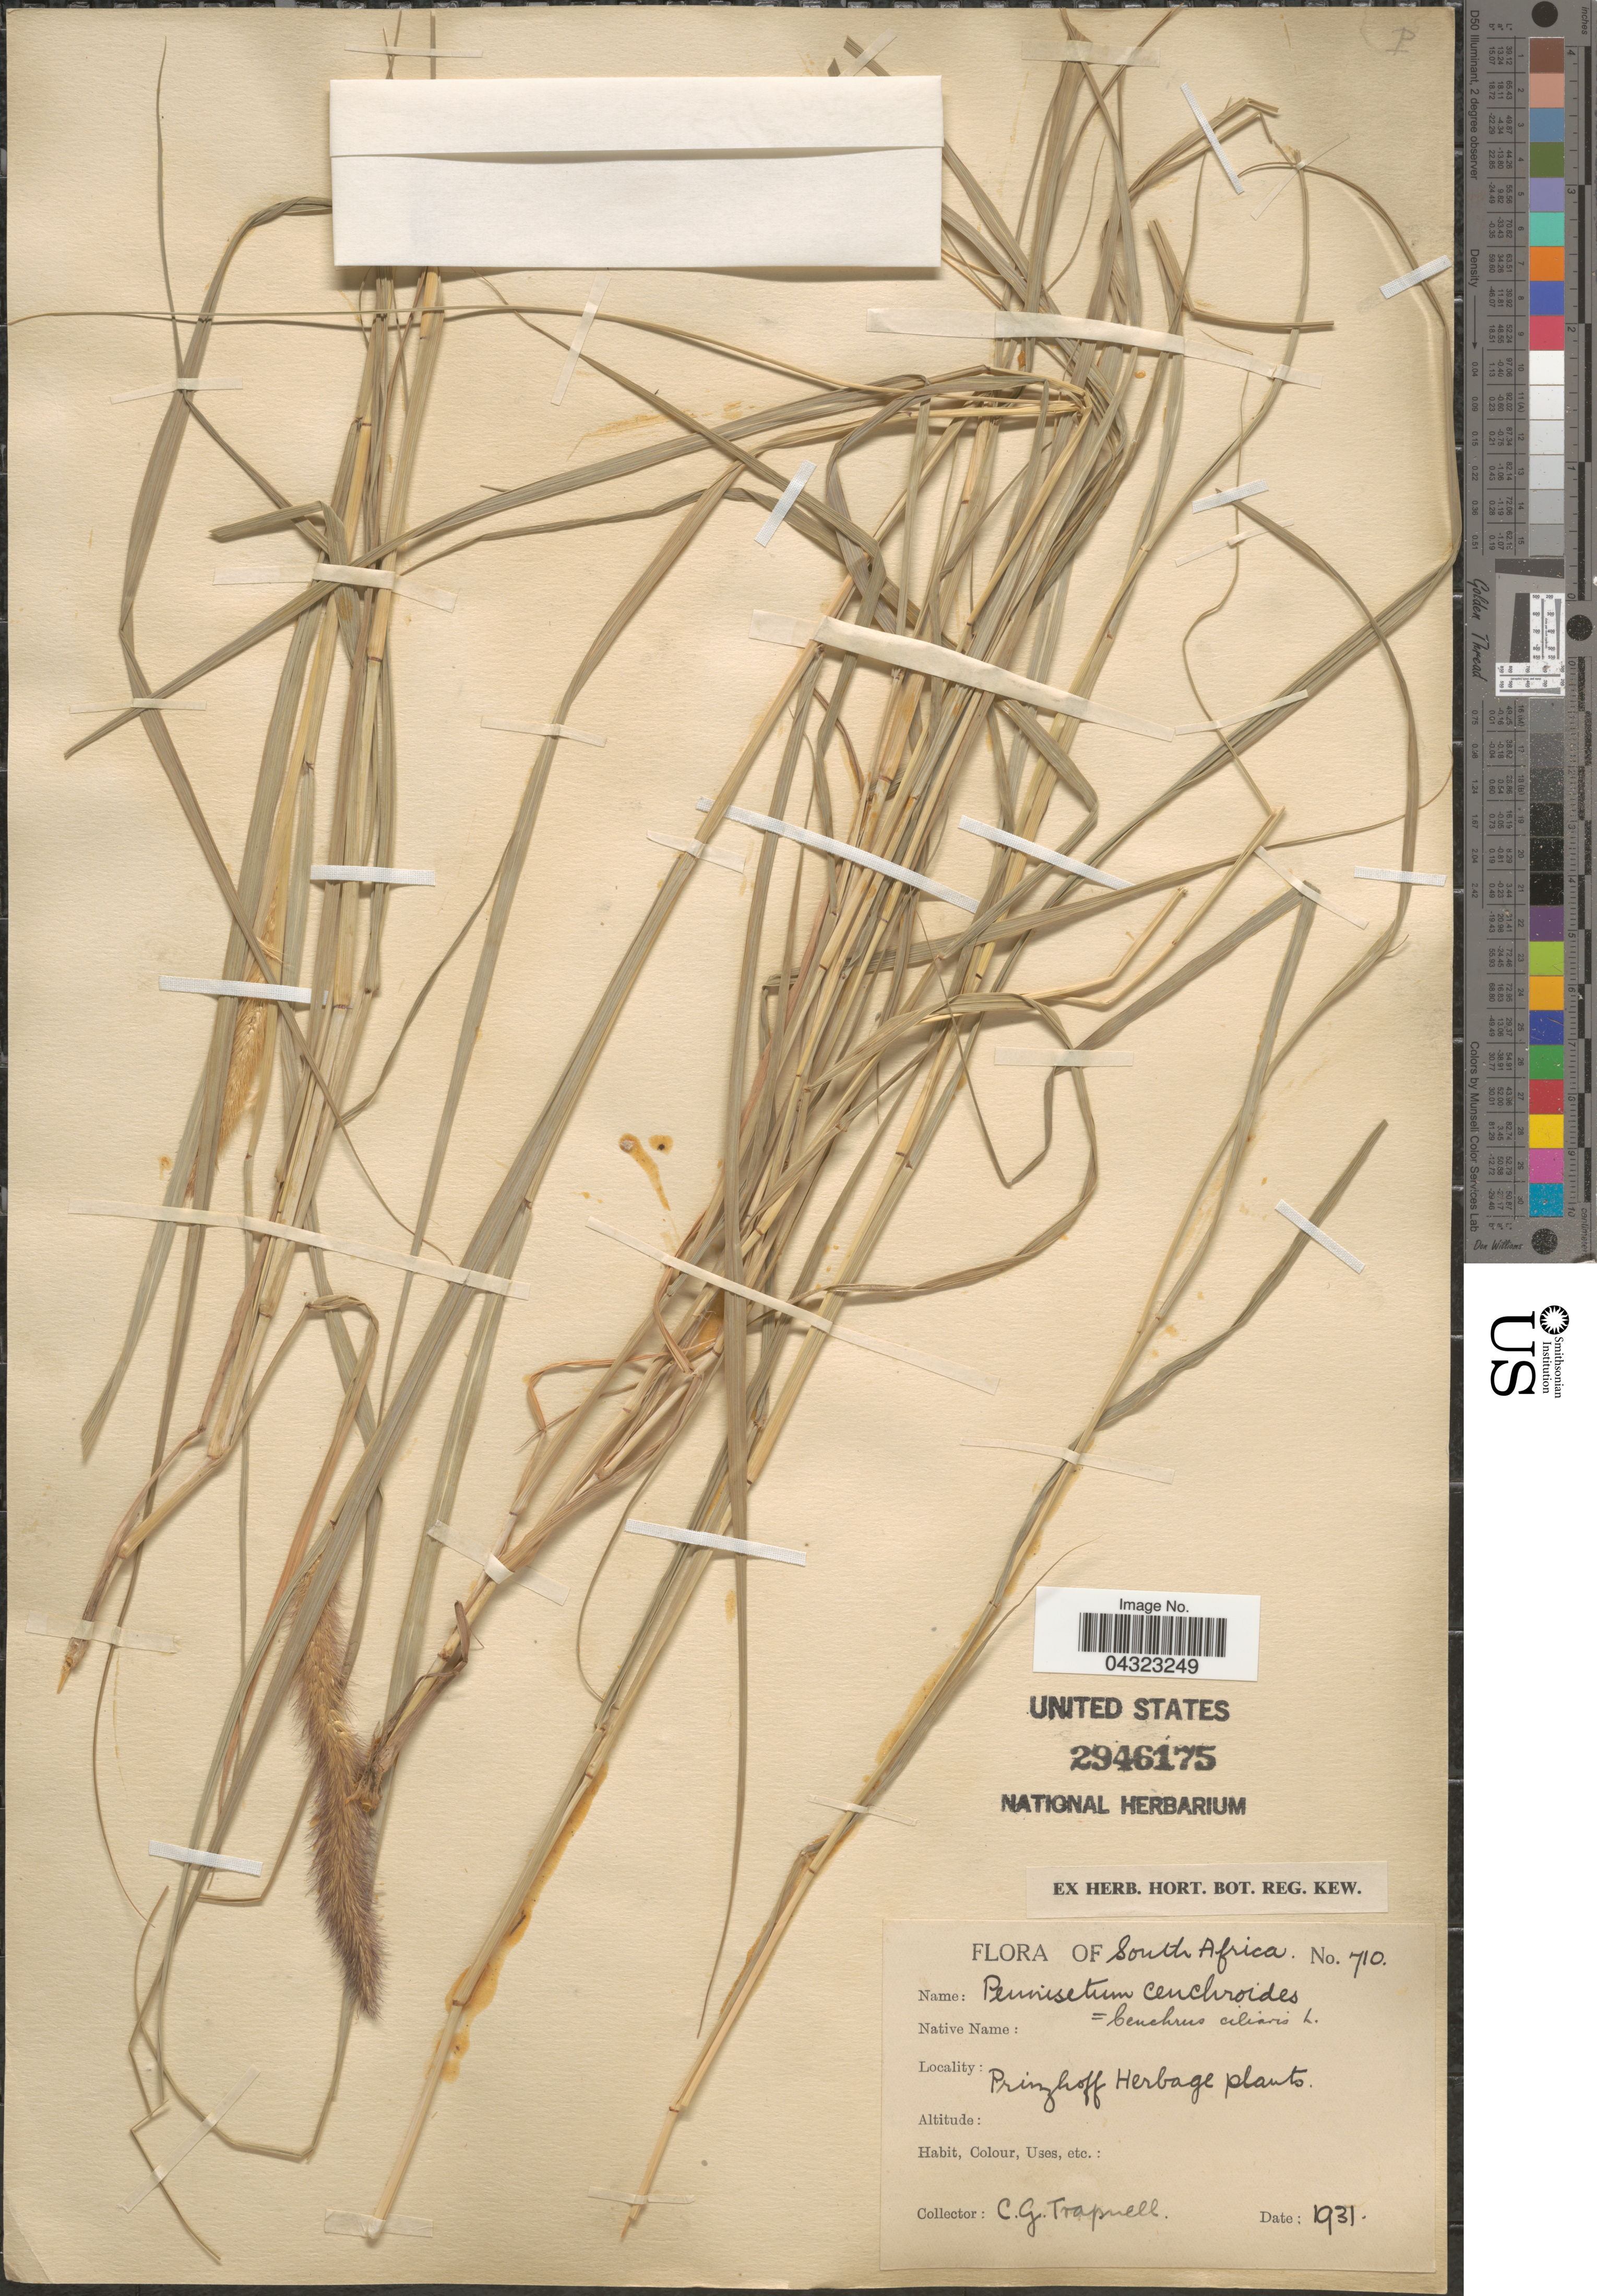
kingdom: Plantae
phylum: Tracheophyta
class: Liliopsida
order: Poales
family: Poaceae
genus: Cenchrus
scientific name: Cenchrus ciliaris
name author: L.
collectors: C. Trapnell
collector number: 710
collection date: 1931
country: South Africa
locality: Prinshoff Herbage plants.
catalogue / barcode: US 2946175